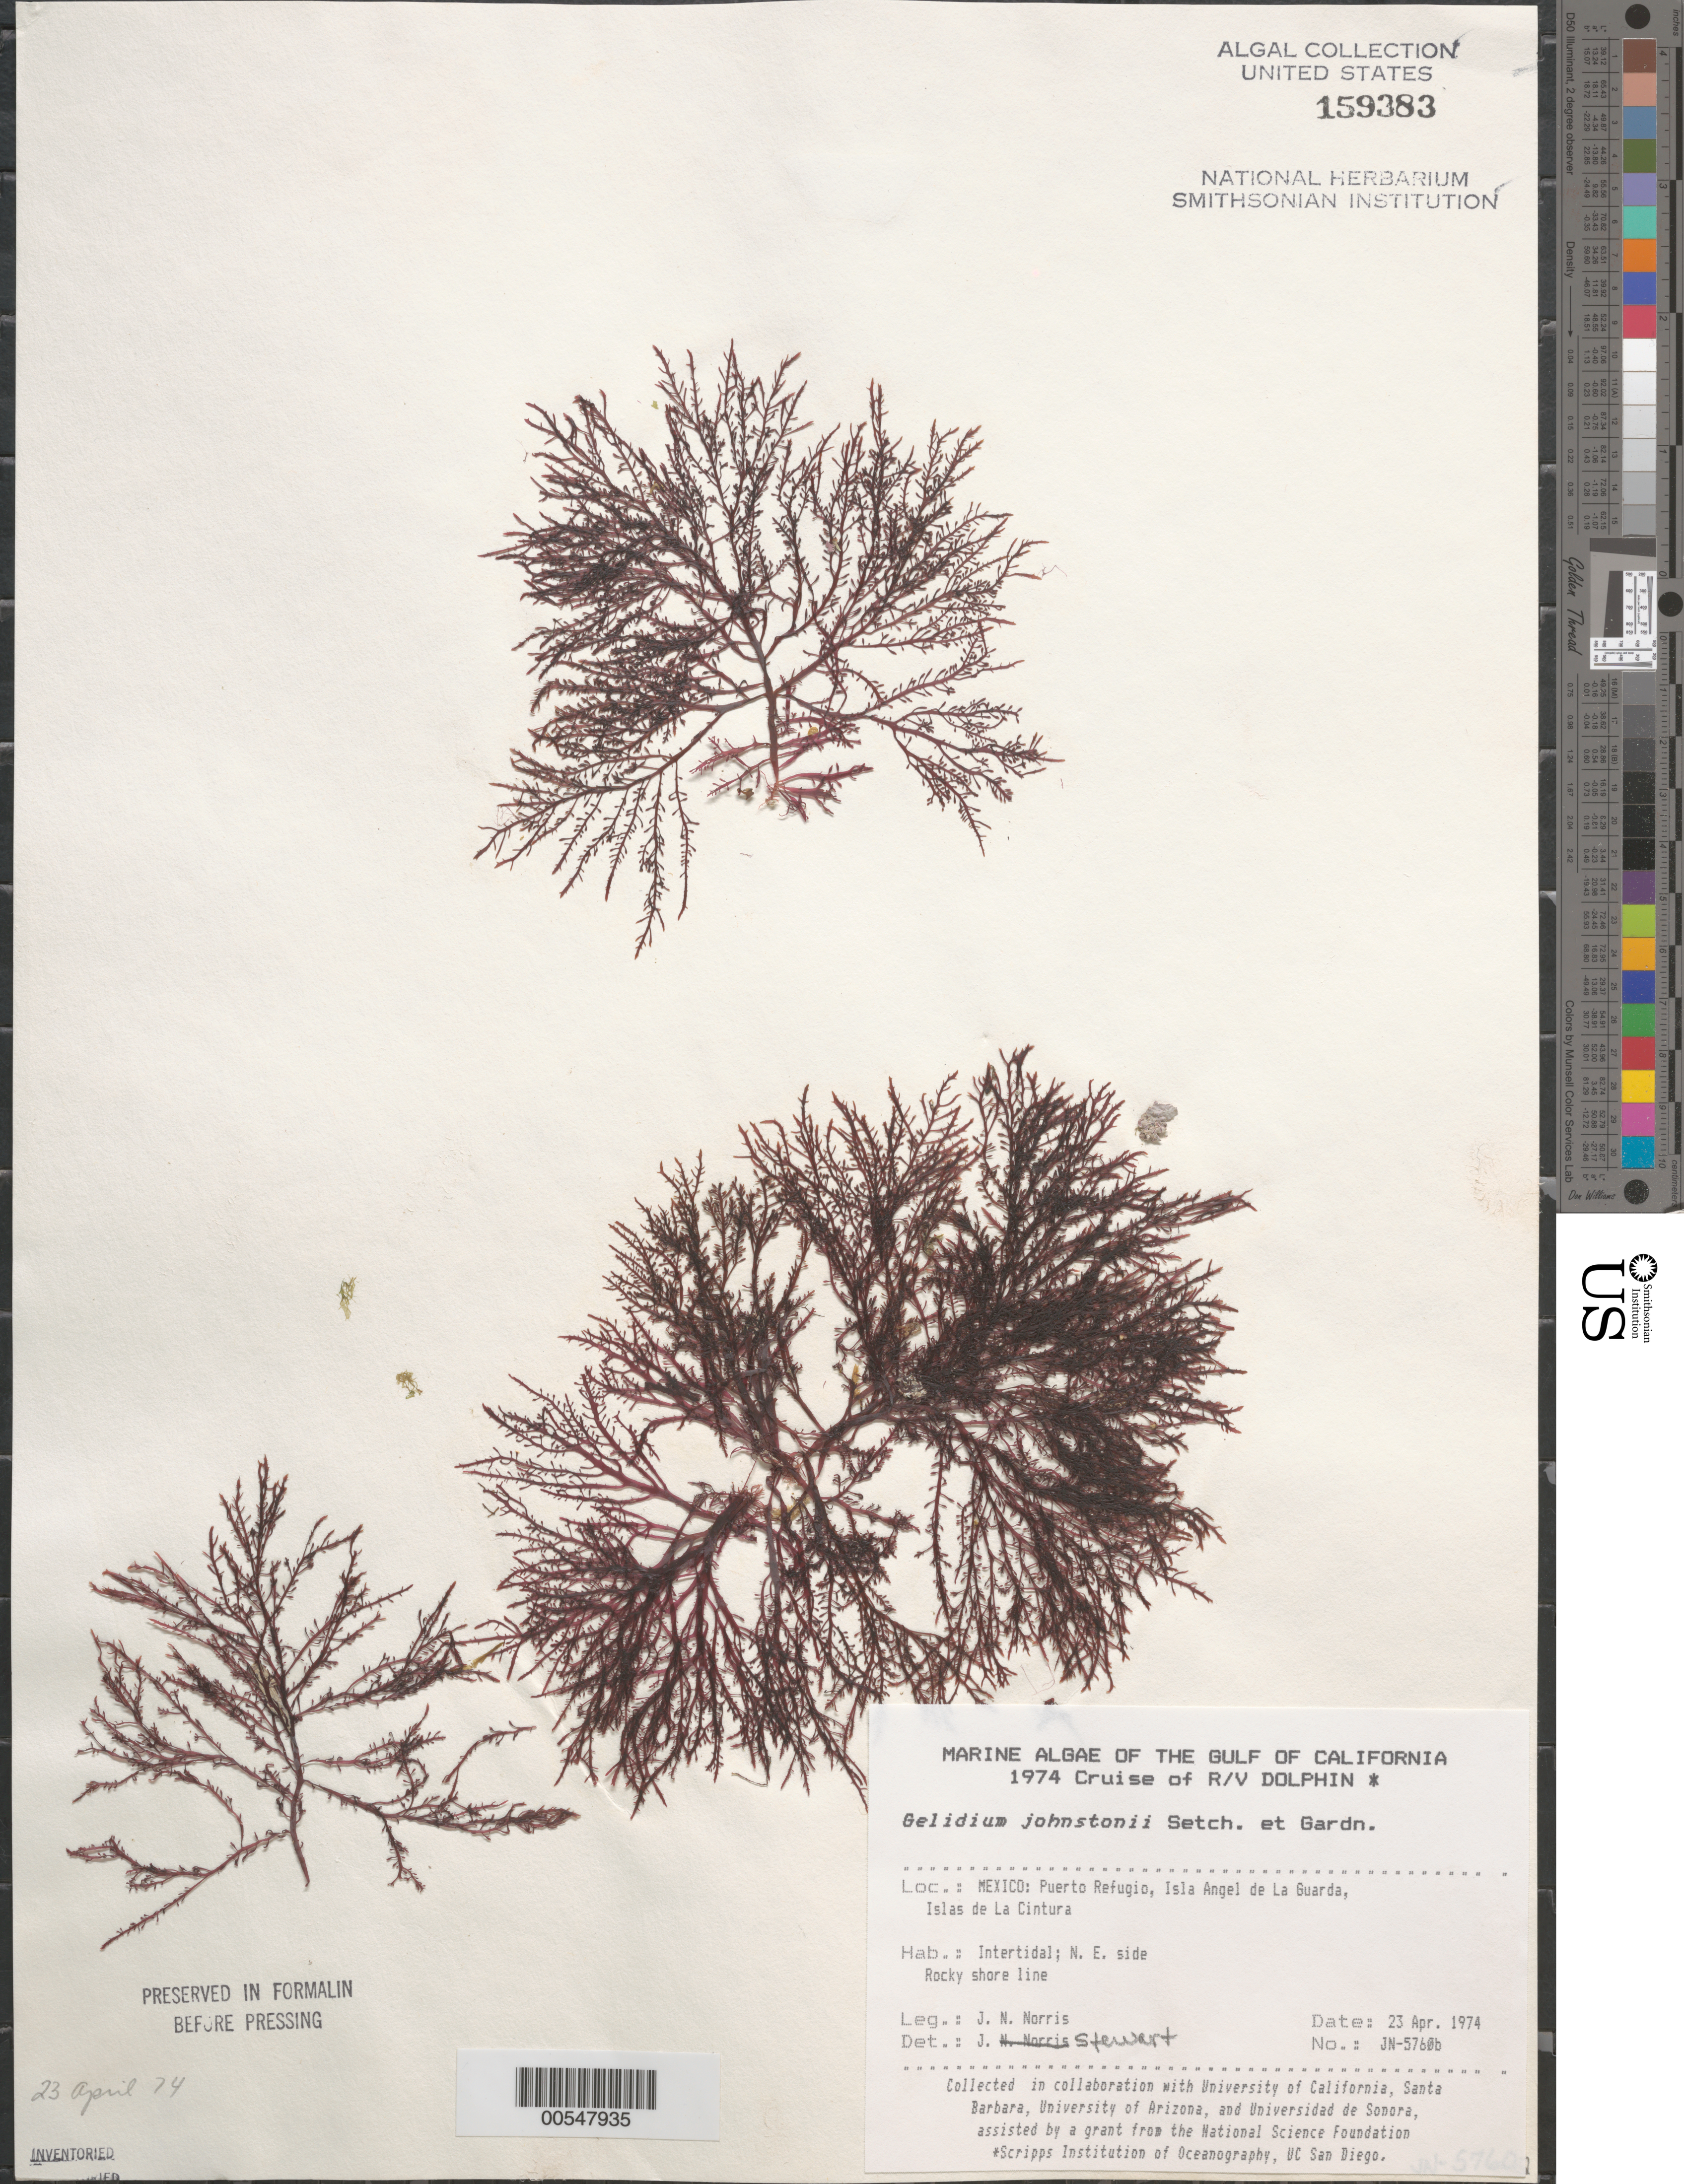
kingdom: Plantae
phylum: Rhodophyta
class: Florideophyceae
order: Gelidiales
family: Gelidiaceae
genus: Gelidium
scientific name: Gelidium johnstonii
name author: Setchell & N.L. Gardner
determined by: Stewart, J.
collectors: J. N. Norris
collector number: JN-5760b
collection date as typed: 23 Apr 1974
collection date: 1974-04-23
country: Mexico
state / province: Baja California Norte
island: Isla Angel de la Guarda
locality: Puerto Refugio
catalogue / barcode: US 159383